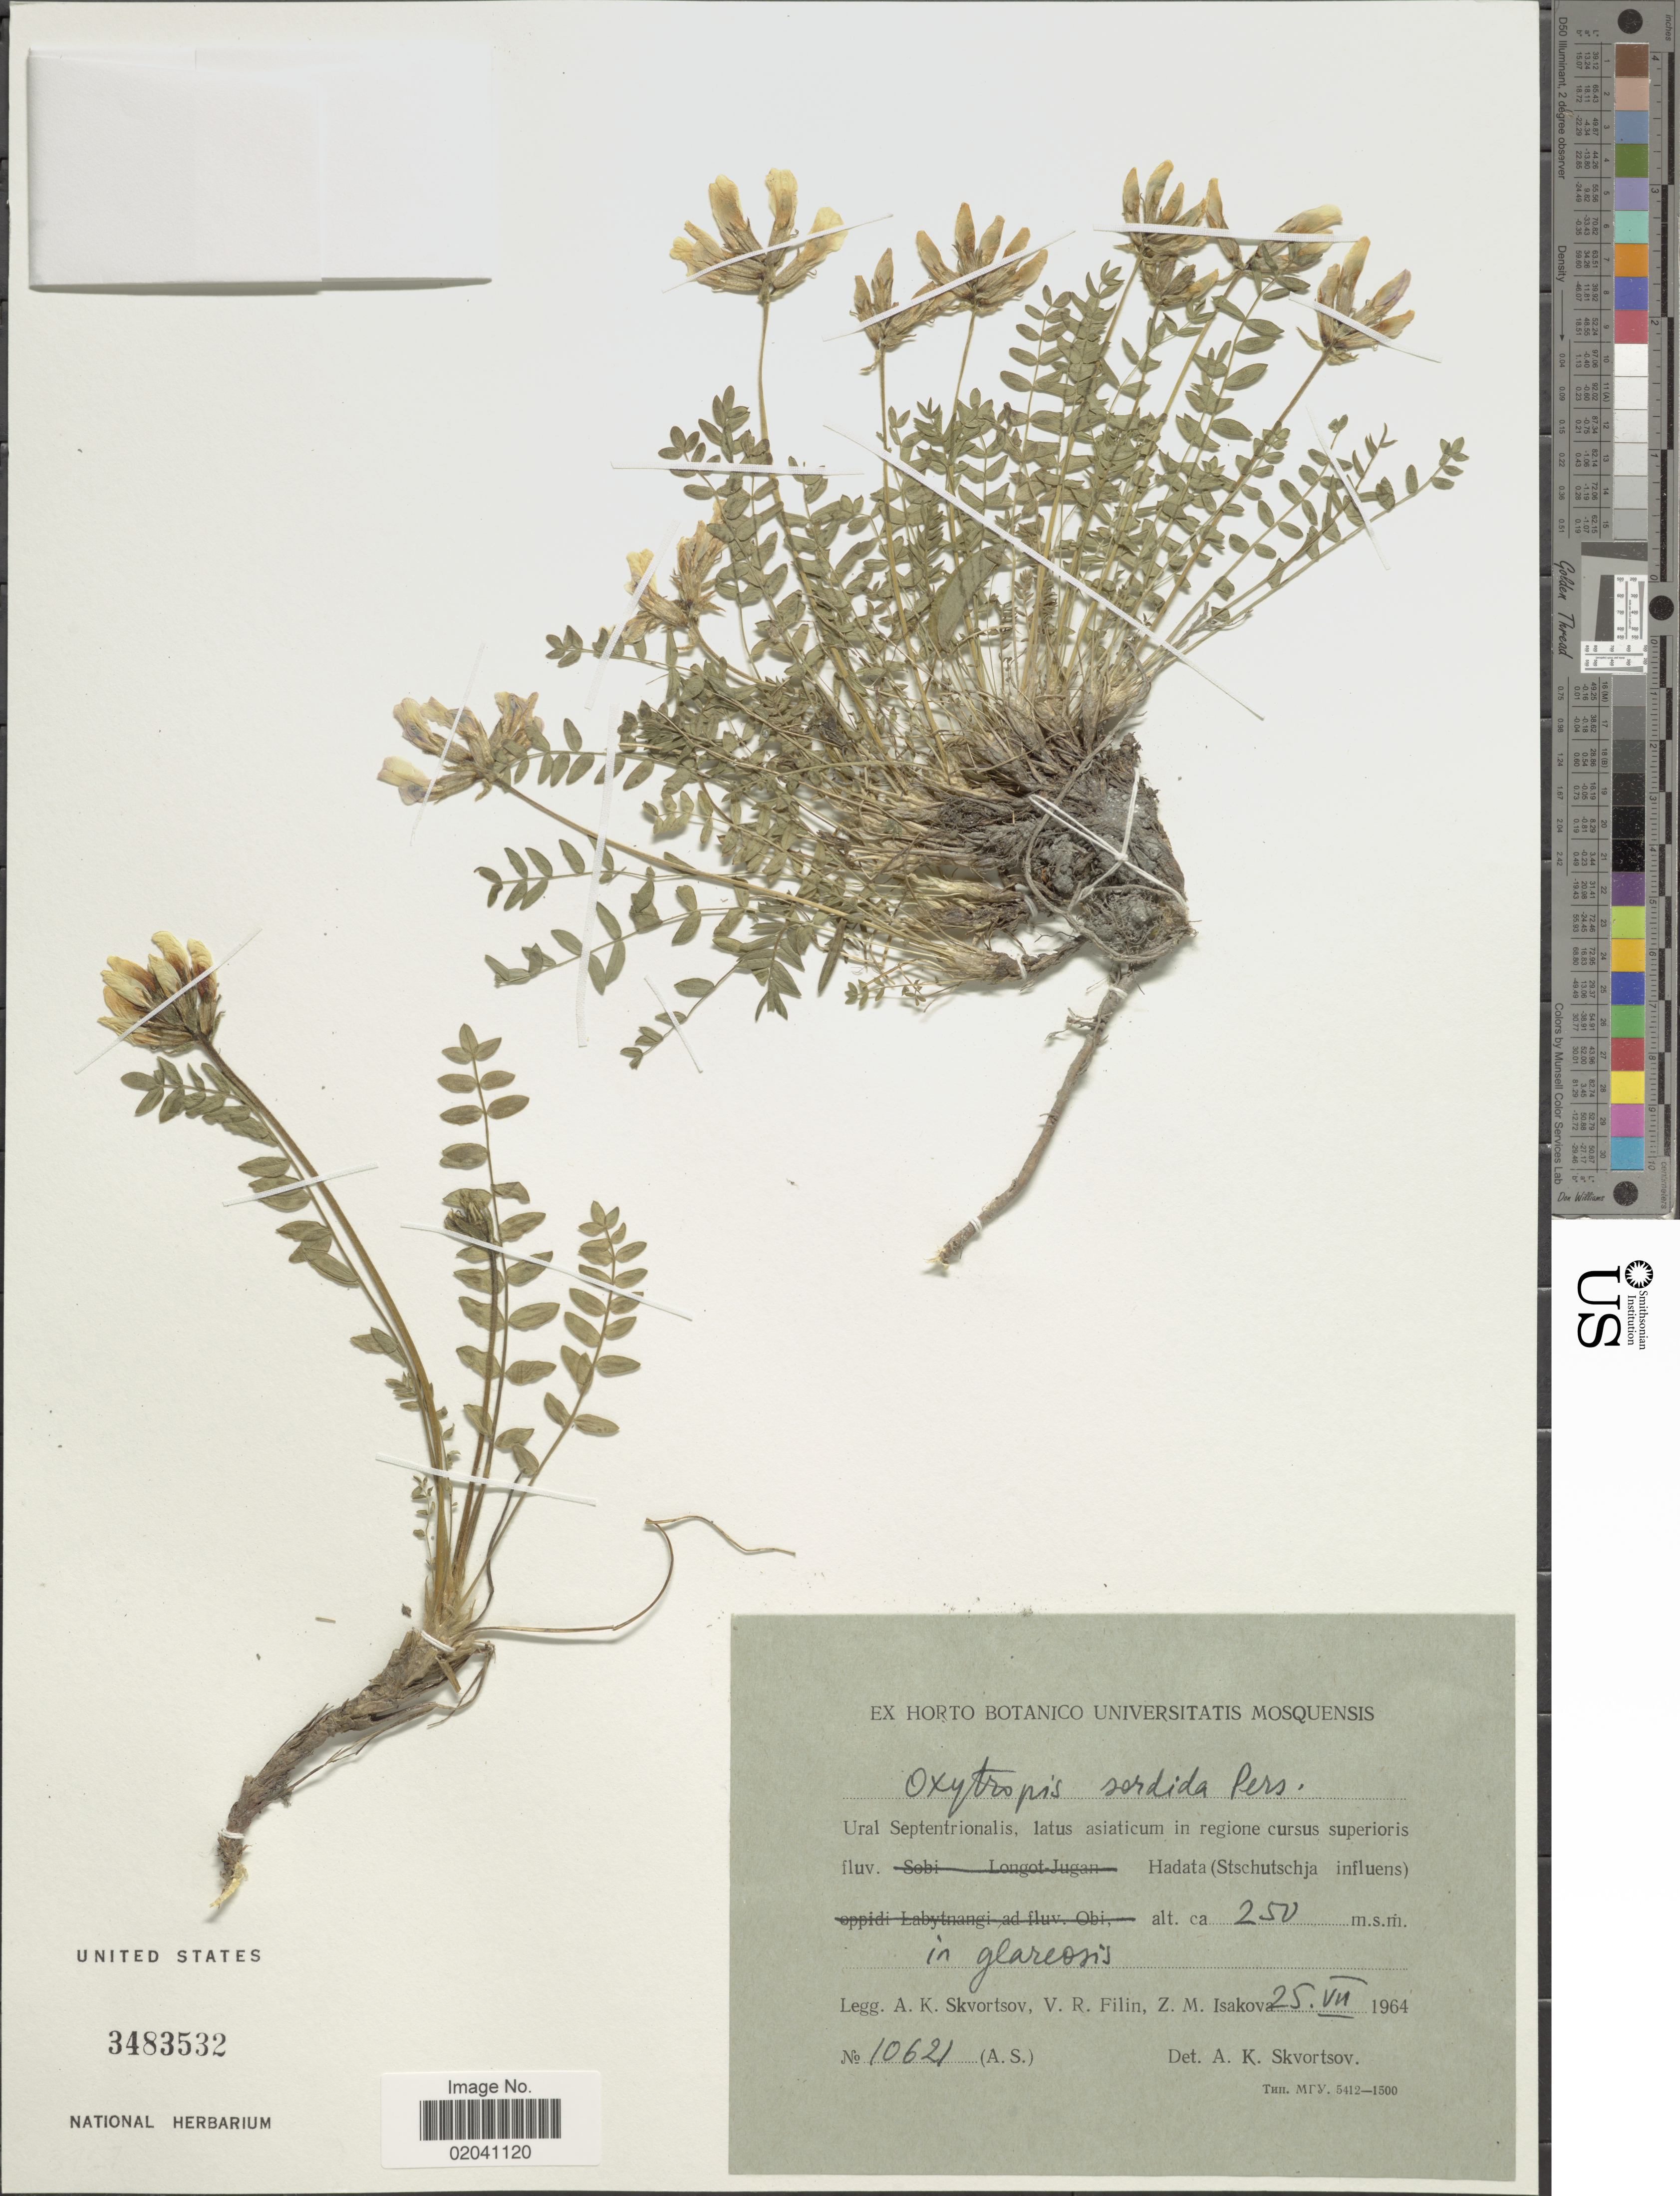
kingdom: Plantae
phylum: Tracheophyta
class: Magnoliopsida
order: Fabales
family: Fabaceae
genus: Oxytropis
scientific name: Oxytropis sordida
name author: (Willd.) Pers.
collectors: A. K. Skvortsov, V. Filin & Z. Isakova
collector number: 10621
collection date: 1964-07-25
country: Mongolia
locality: Ural Septentrionalis, latus asiaticum in regione cursus superioris fluv. Hadata (Stschutschja influens)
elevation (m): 250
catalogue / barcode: US 3483532